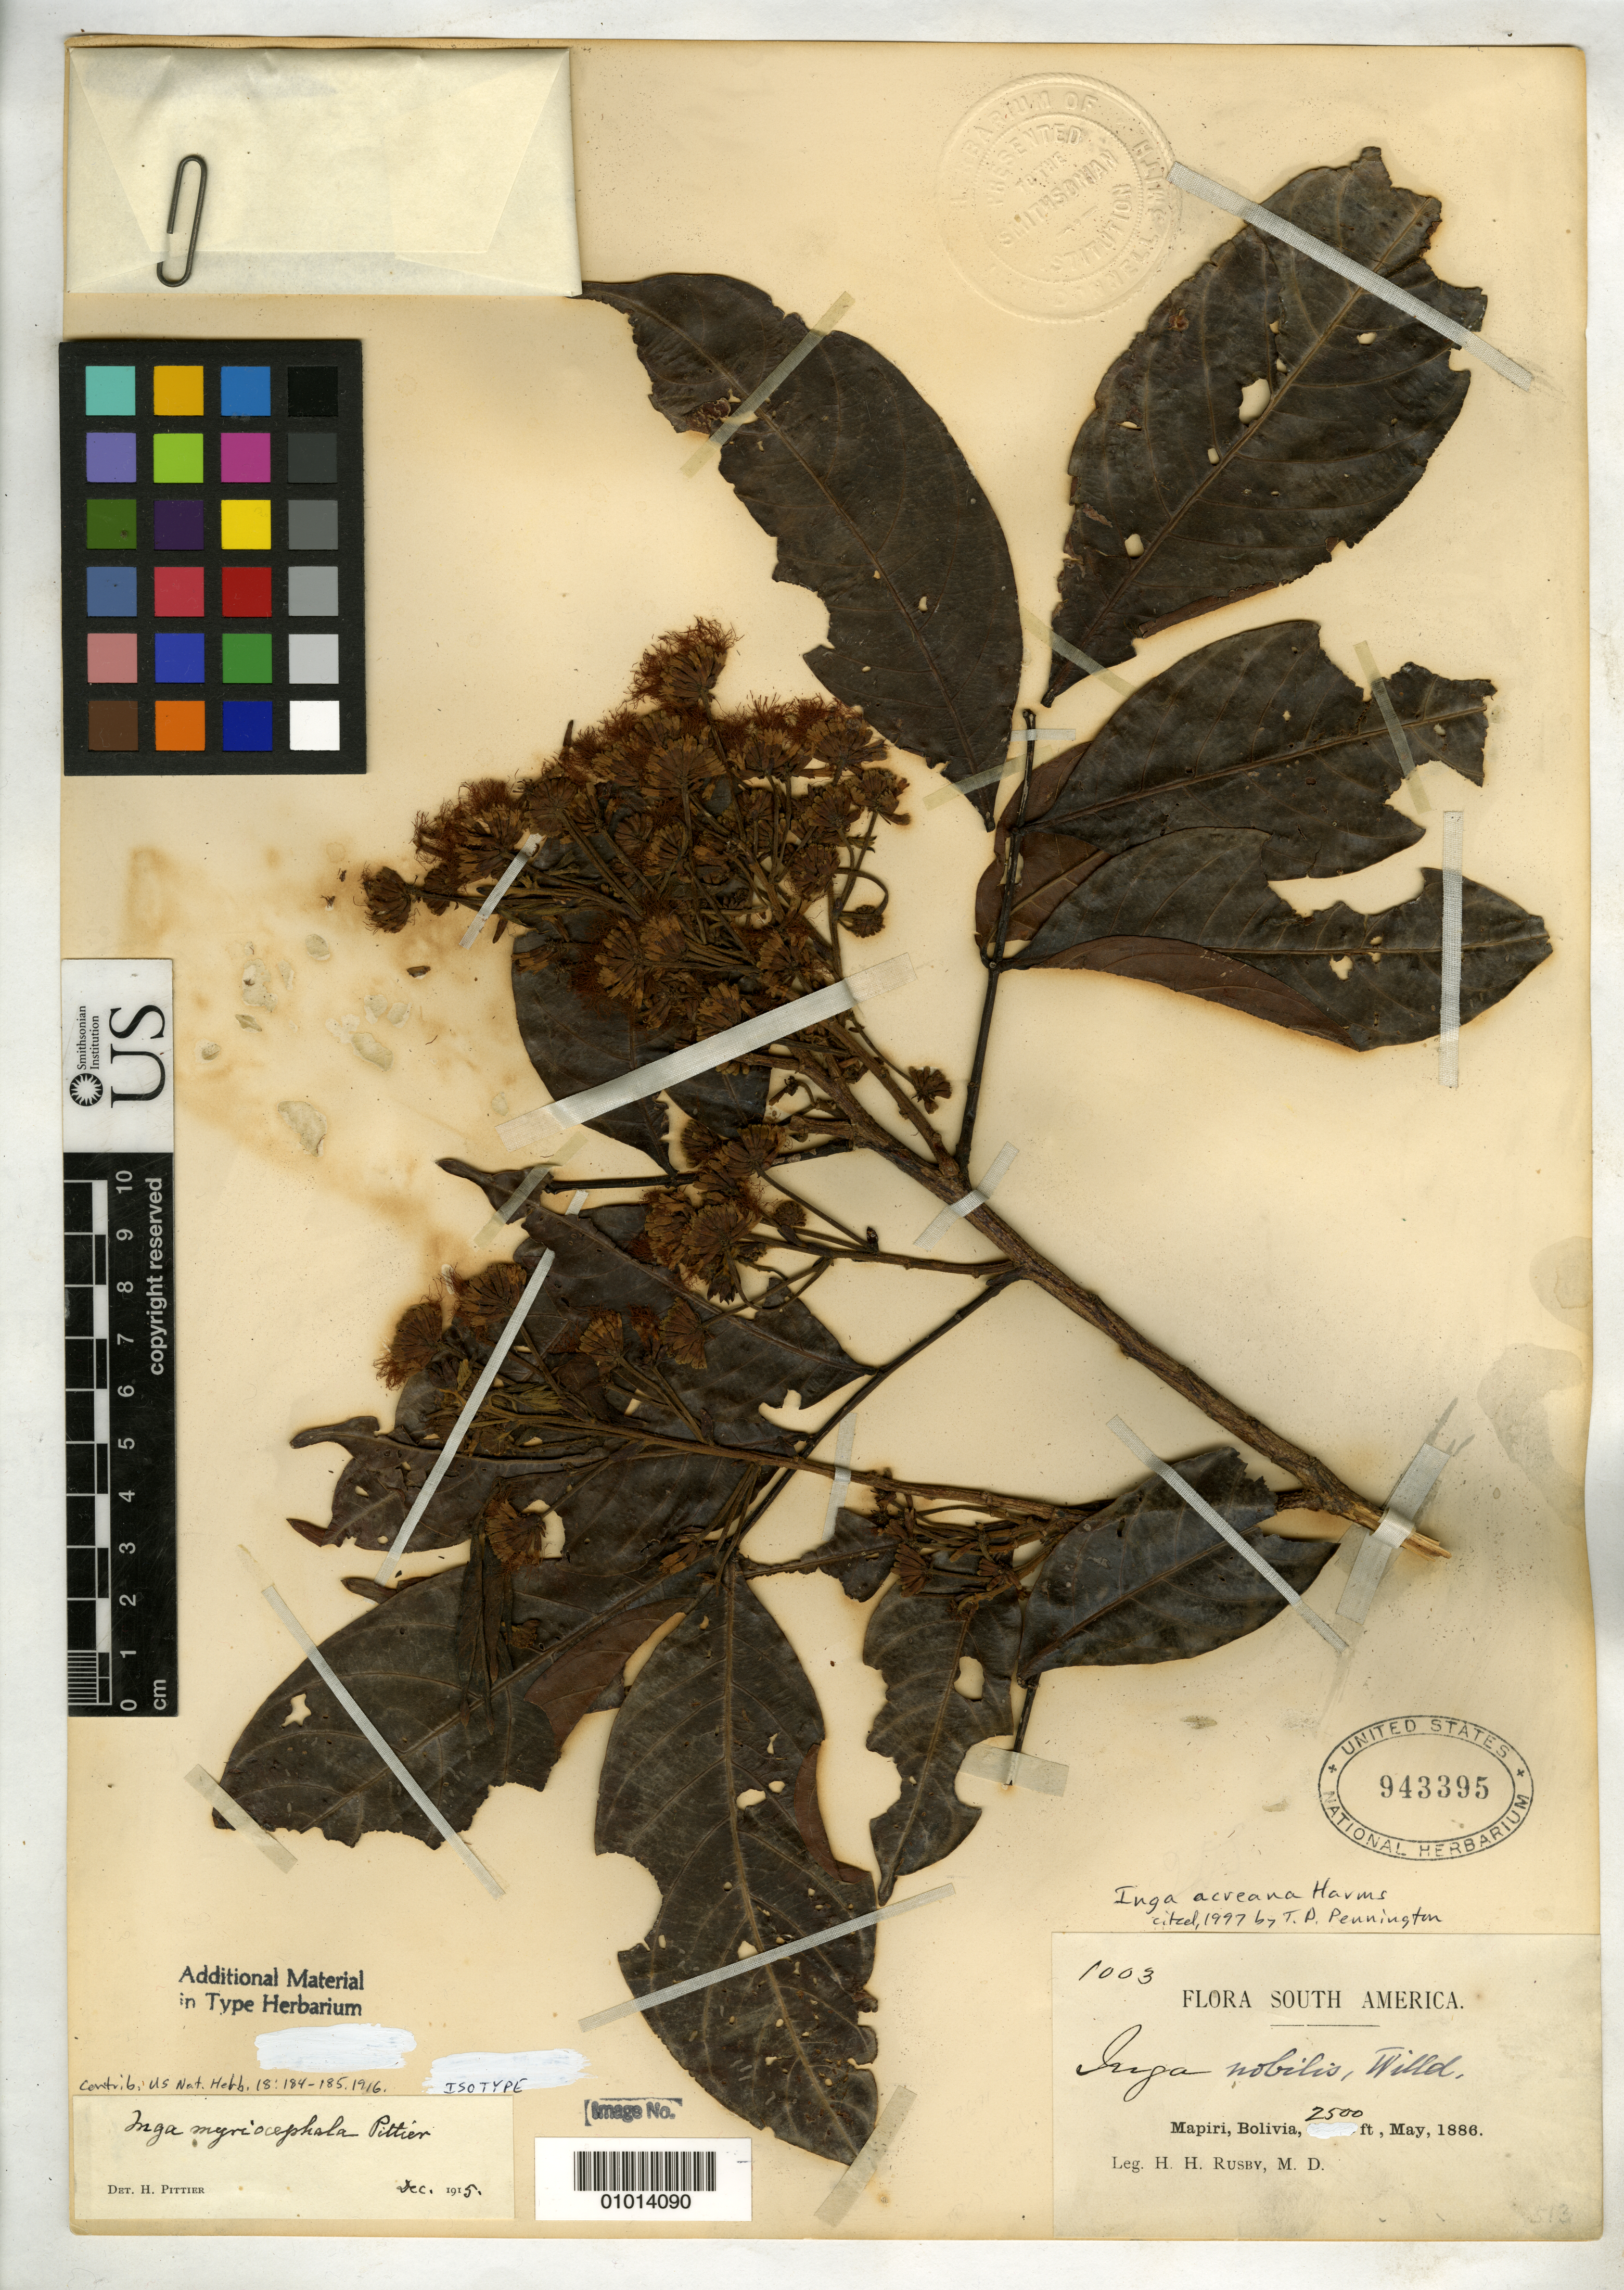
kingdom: Plantae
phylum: Tracheophyta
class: Magnoliopsida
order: Fabales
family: Fabaceae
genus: Inga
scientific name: Inga myriocephala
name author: Pittier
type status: Isotype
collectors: H. H. Rusby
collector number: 1003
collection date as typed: May 1886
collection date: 1886-05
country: Bolivia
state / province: La Páz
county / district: Larecaja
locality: Mapiri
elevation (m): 762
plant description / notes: Specimen ex John Donnell Smith herbarium.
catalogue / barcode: US 943395